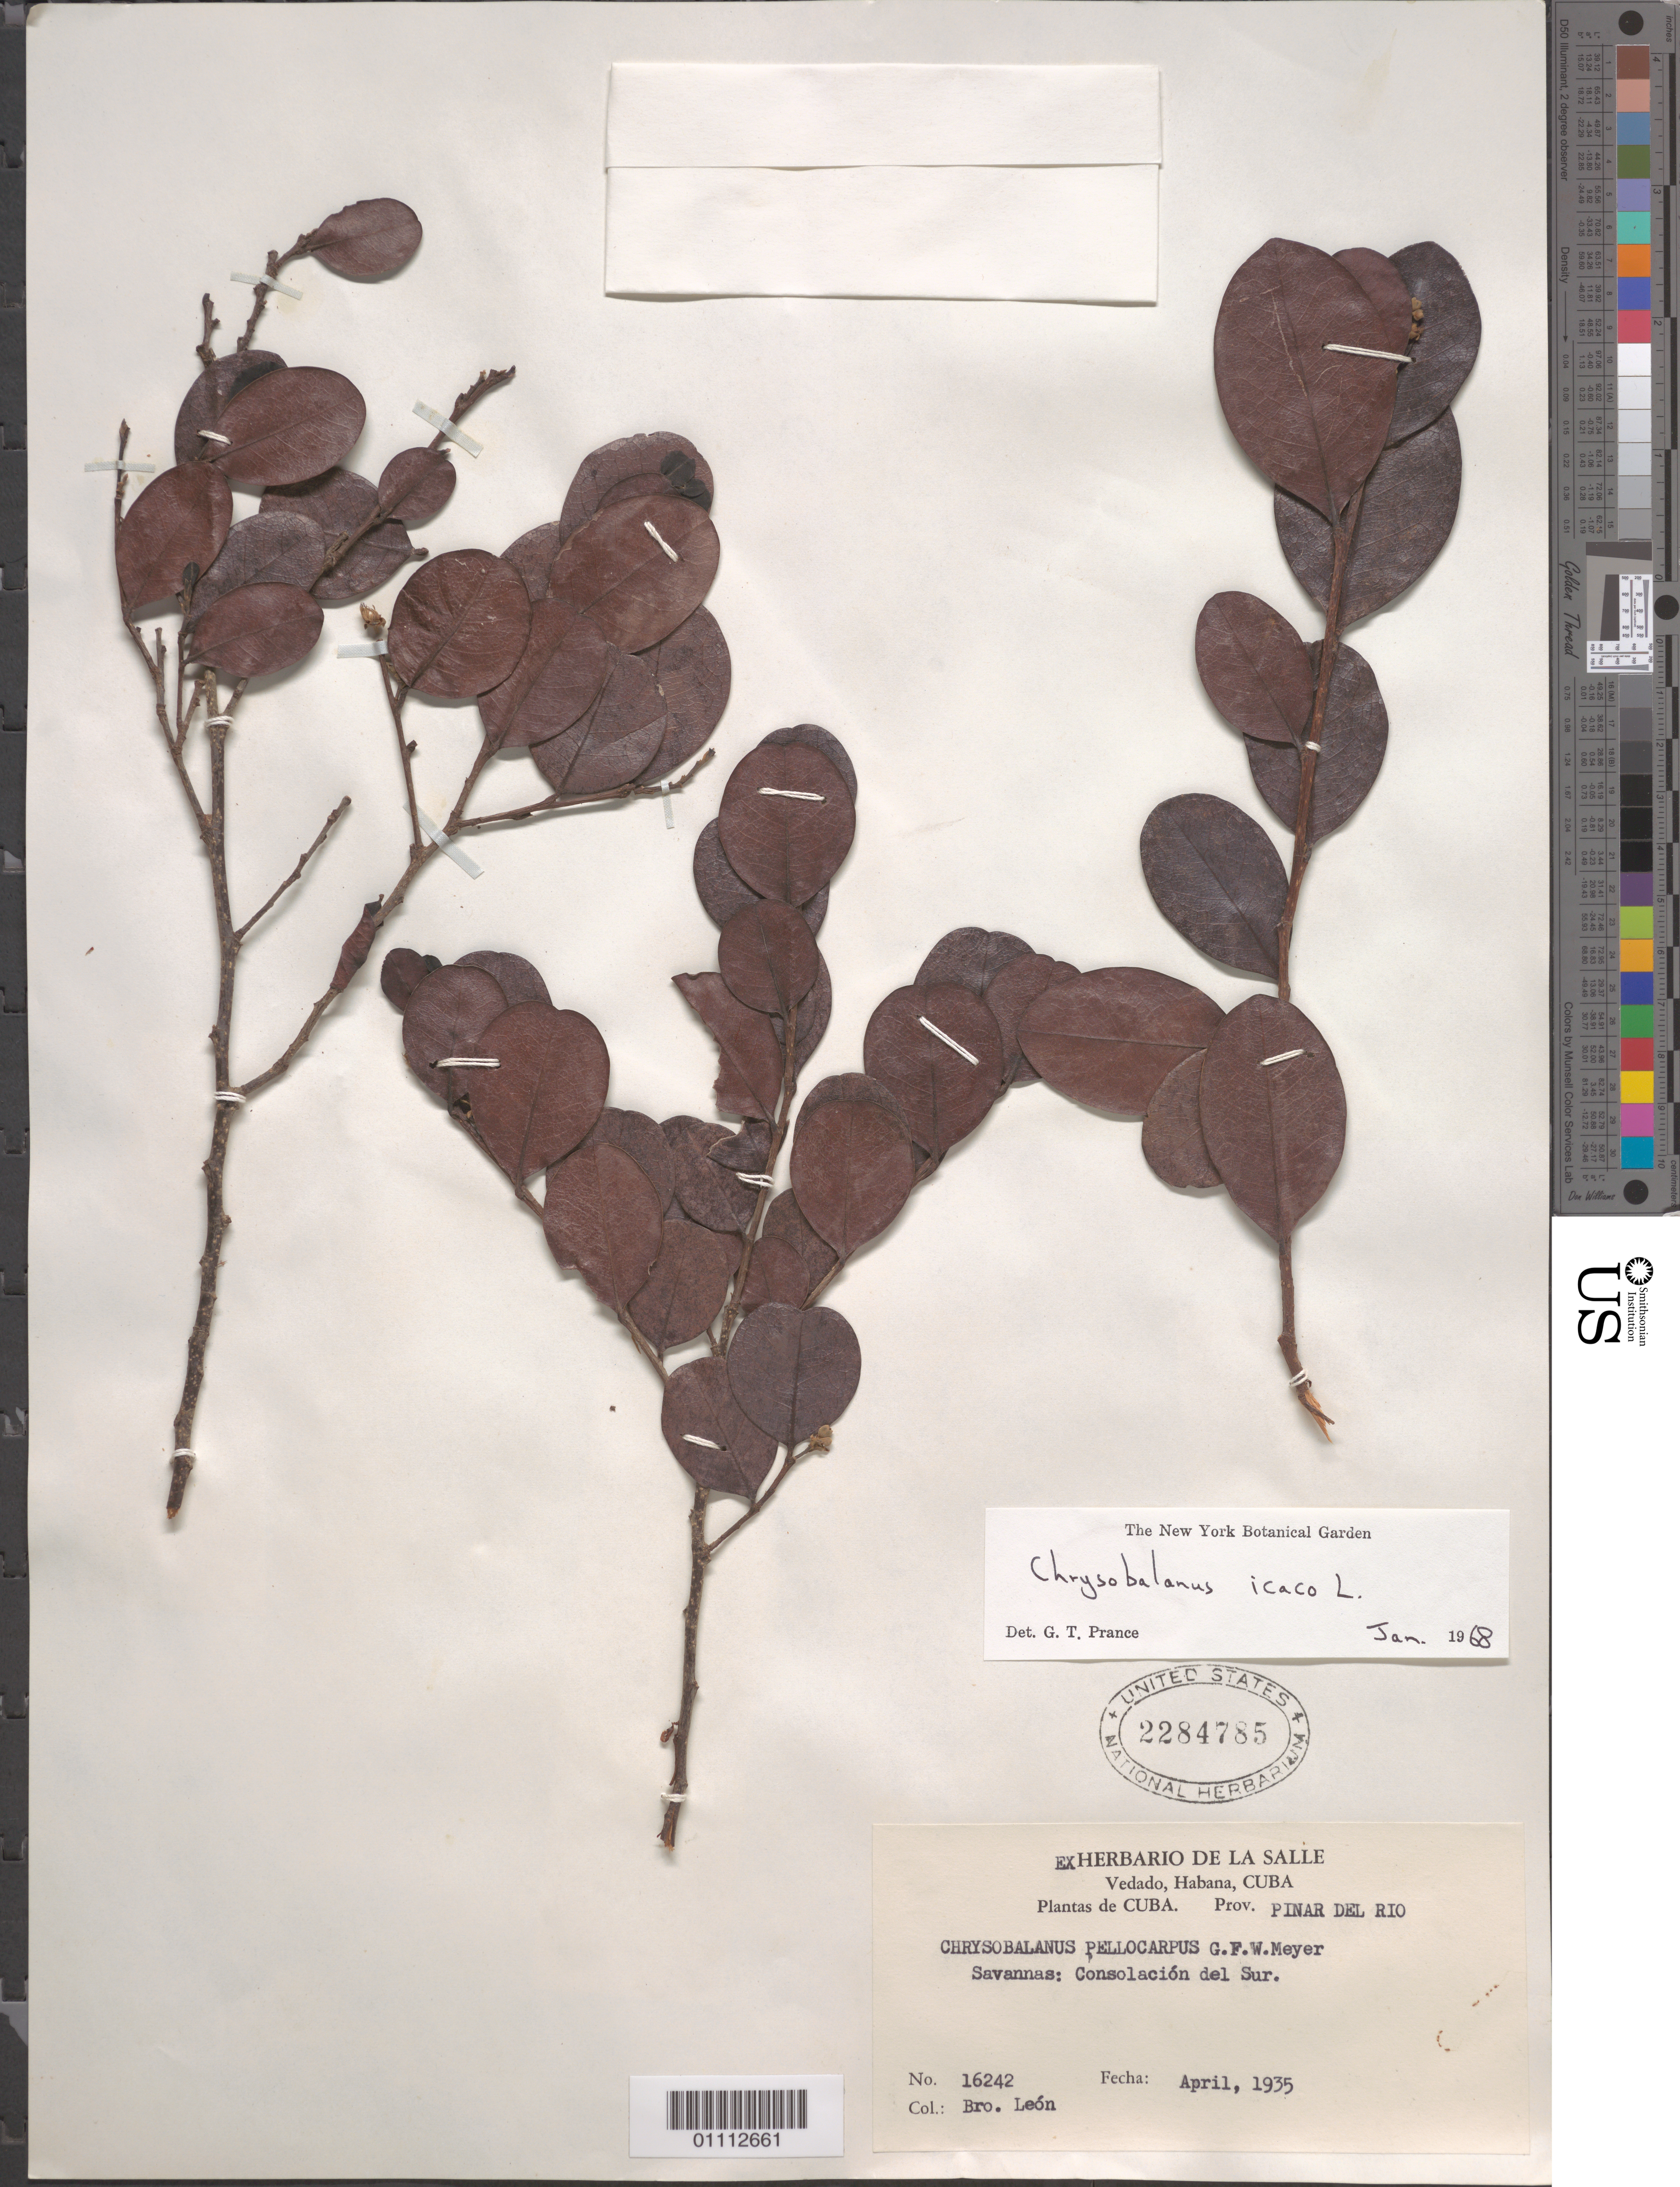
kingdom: Plantae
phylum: Tracheophyta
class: Magnoliopsida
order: Malpighiales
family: Chrysobalanaceae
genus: Chrysobalanus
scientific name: Chrysobalanus icaco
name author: L.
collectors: Bro. León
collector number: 16242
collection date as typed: Apr 1935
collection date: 1935-04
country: Cuba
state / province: La Habana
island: Cuba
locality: Province Pinar Del Rio,Vedado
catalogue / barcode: US 2284785